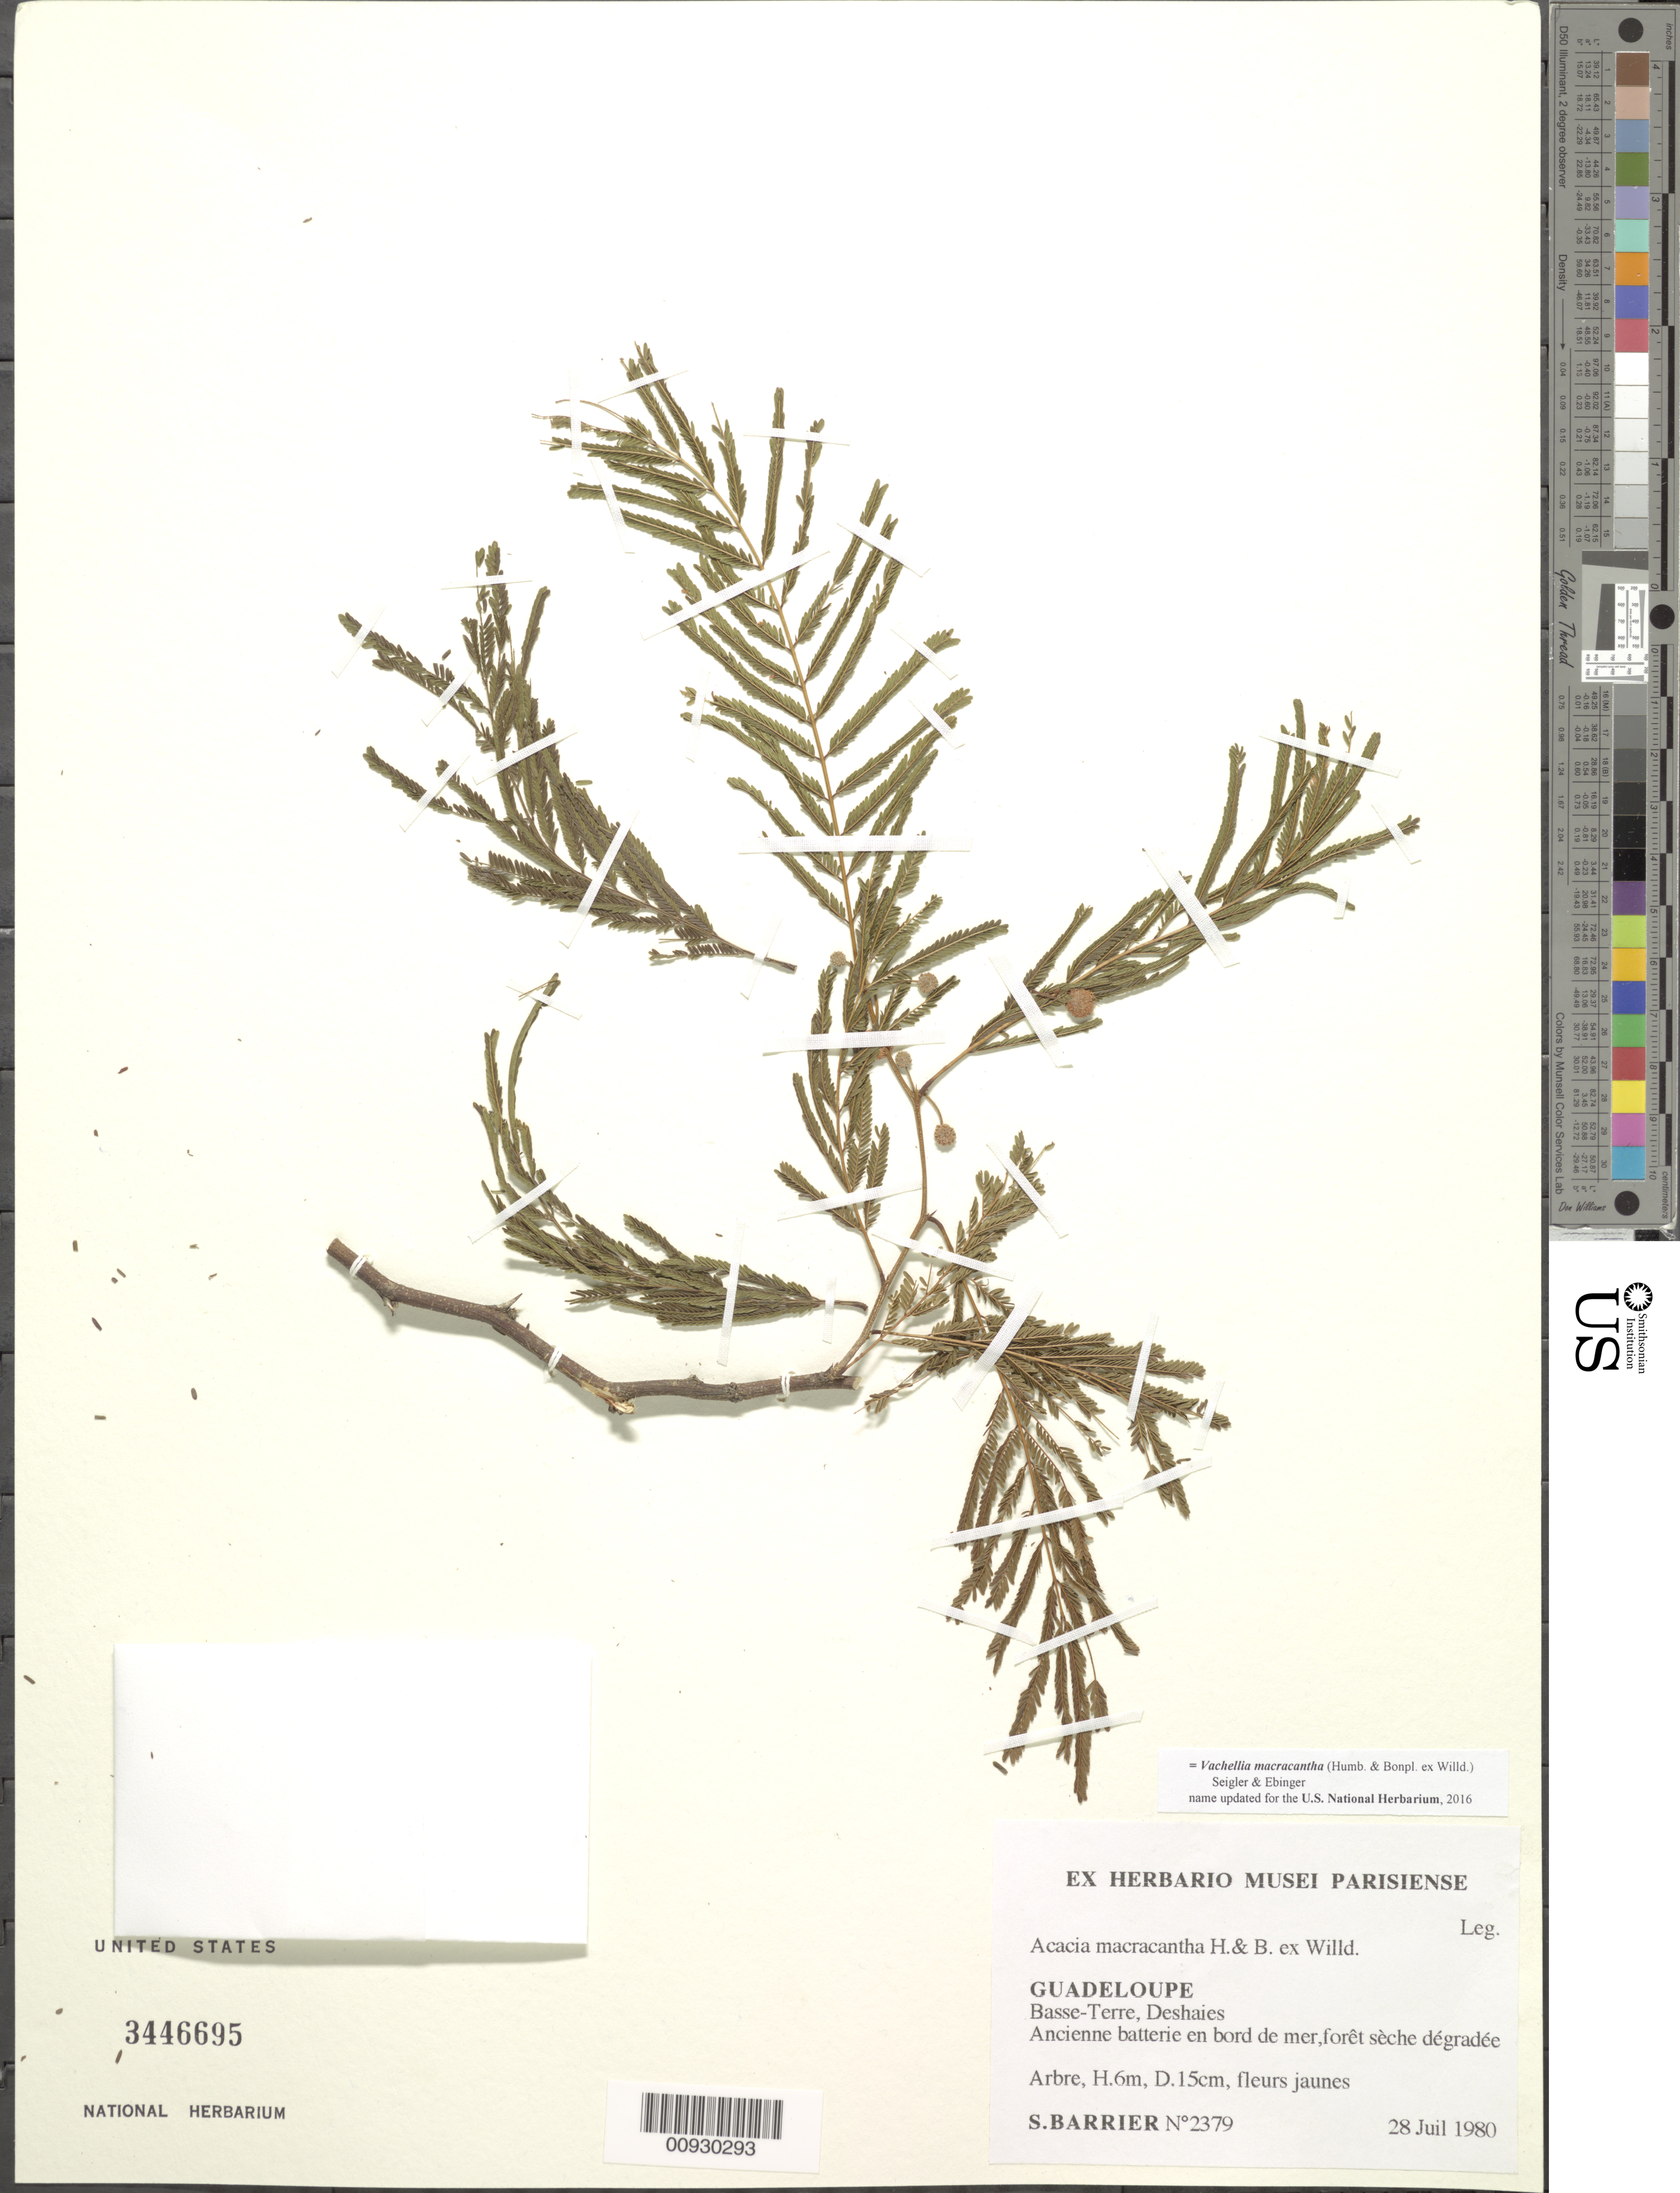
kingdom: Plantae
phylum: Tracheophyta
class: Magnoliopsida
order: Fabales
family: Fabaceae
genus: Vachellia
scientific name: Vachellia macracantha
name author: (Humb. & Bonpl. ex Willd.) Seigler & Ebinger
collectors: S. Barrier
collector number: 2379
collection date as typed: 28 Jul 1980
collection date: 1980-07-28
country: Guadeloupe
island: Basse Terre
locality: Basse-Terre, Deshaies, Ancienne batterie en bord de mer, foret seche degradee.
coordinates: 0 N, 0 E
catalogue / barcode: US 3446695